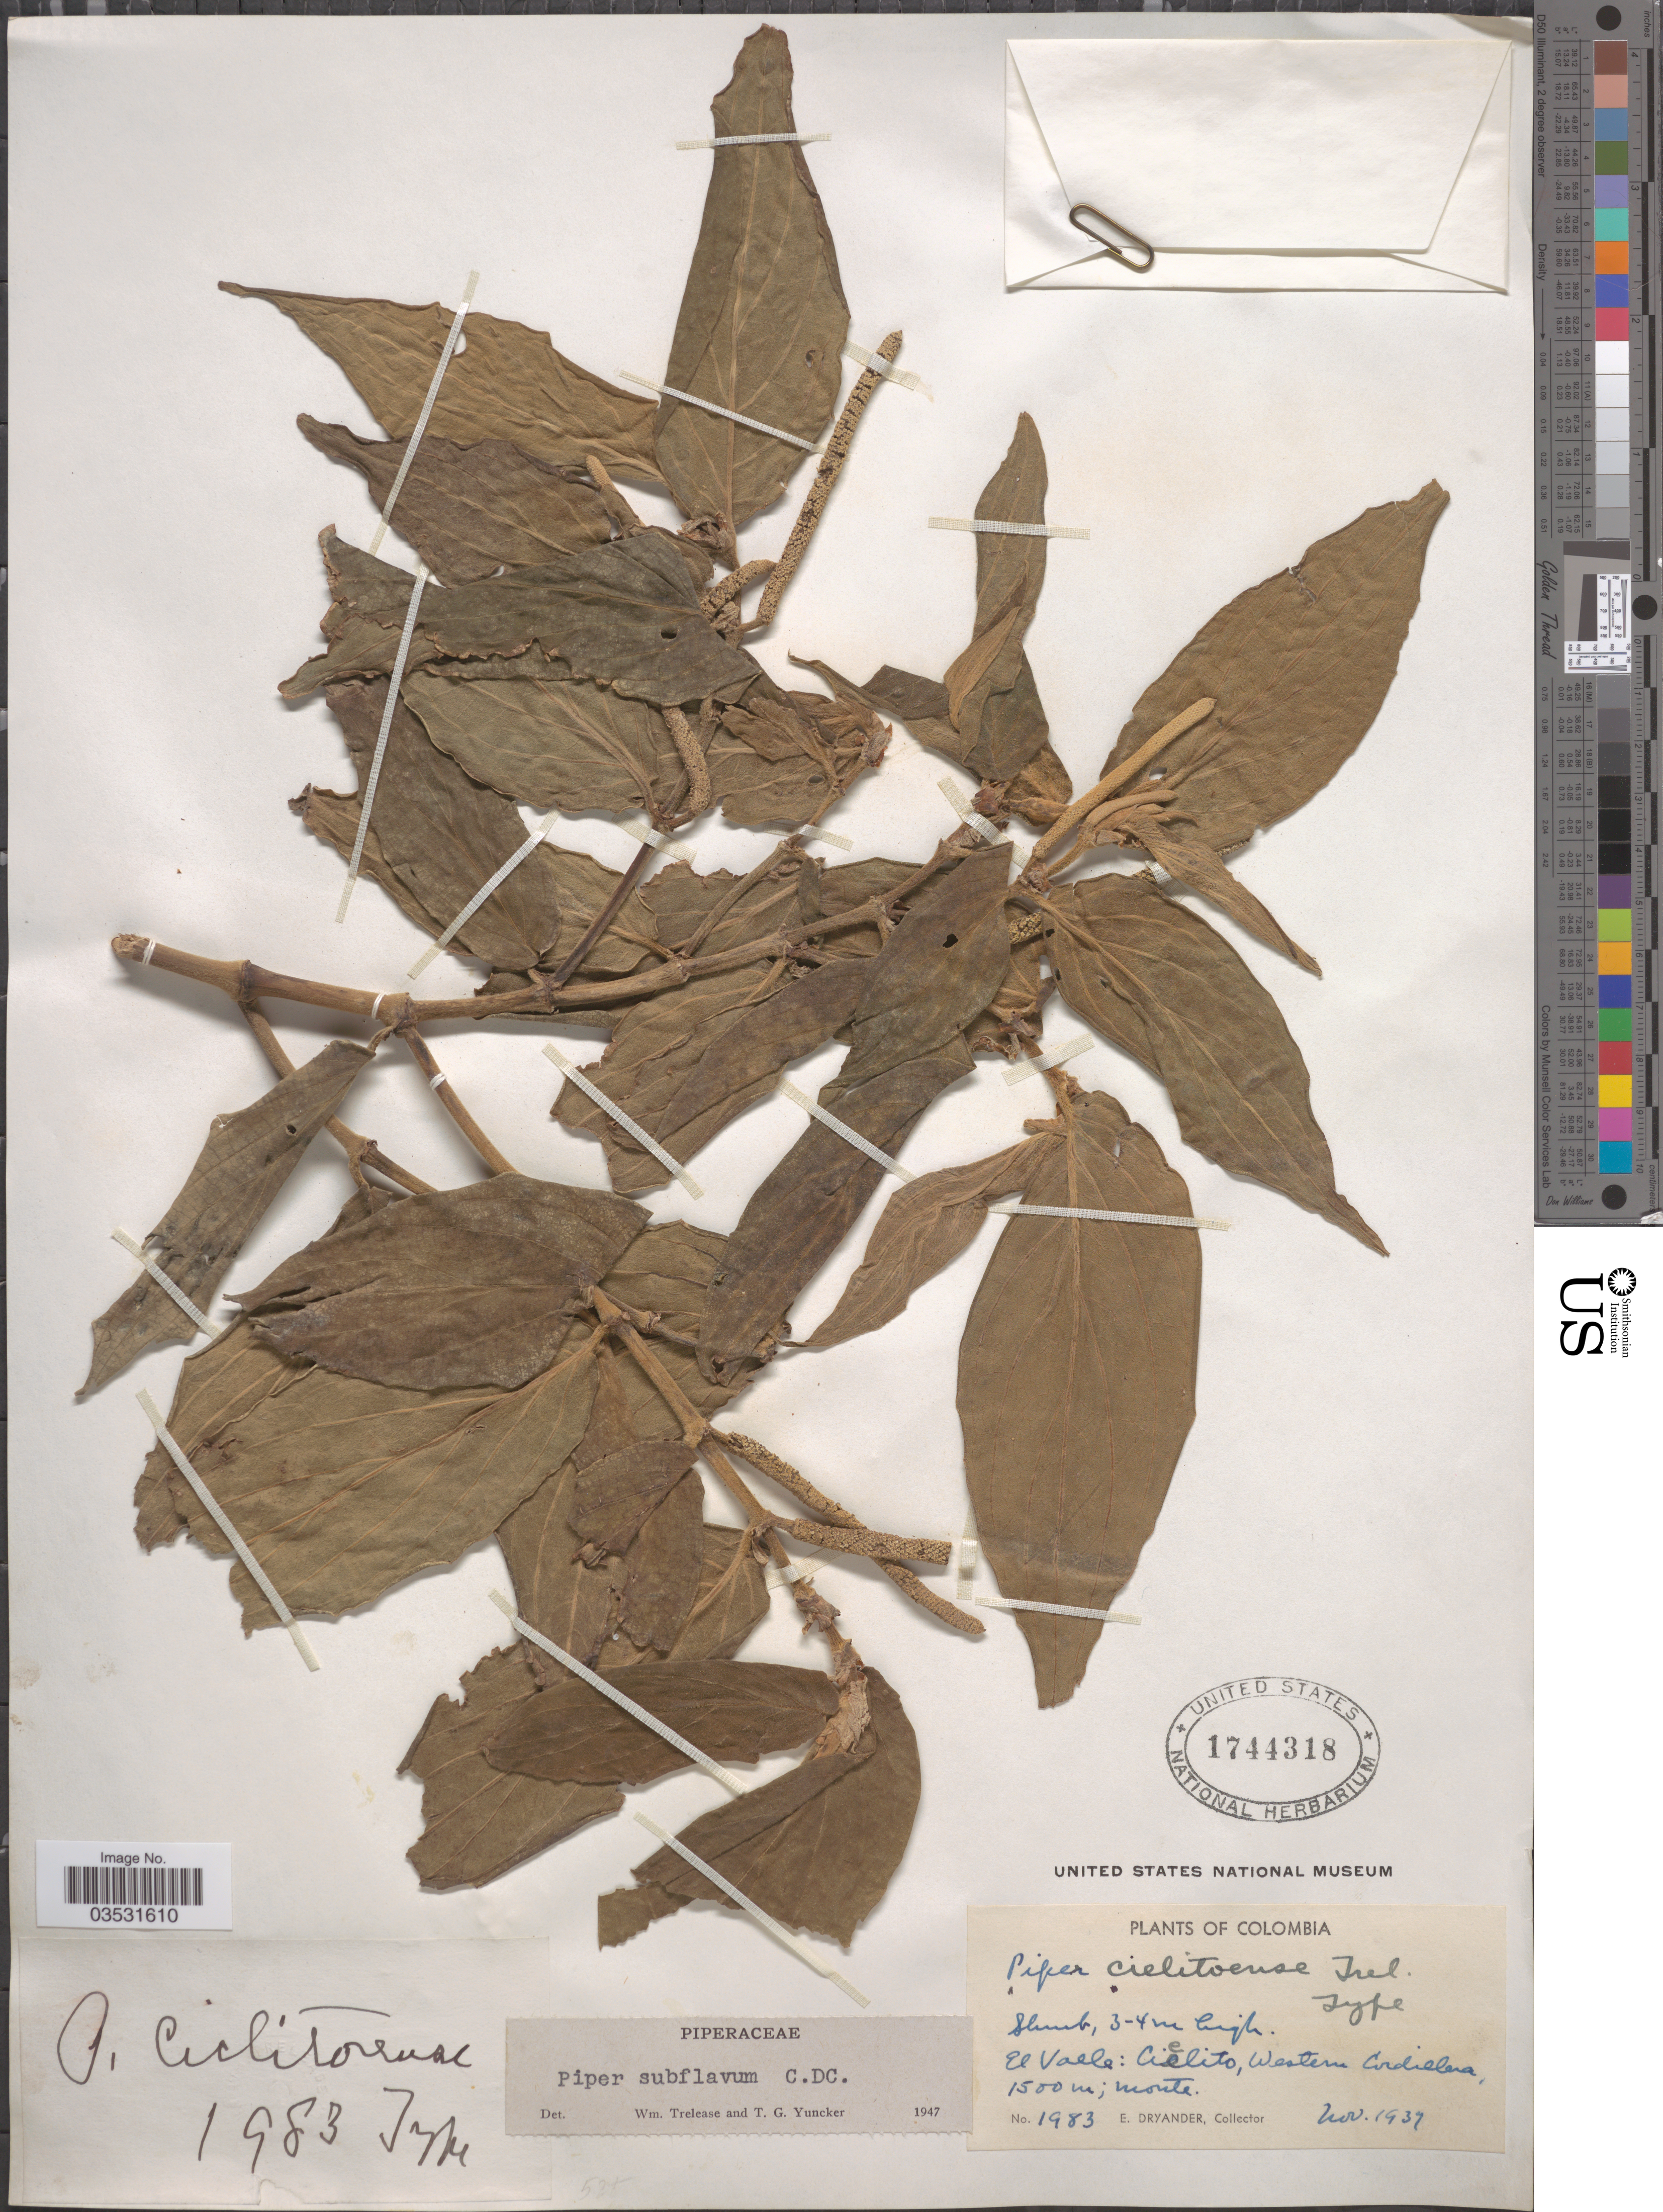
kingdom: Plantae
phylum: Tracheophyta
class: Magnoliopsida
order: Piperales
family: Piperaceae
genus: Piper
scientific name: Piper subflavum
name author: C. DC.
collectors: E. Dryander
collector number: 1983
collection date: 1937-11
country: Colombia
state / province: Valle del Cauca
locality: El Valle: Cielito, Western Cordillera, monte.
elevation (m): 1500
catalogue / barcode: US 1744318